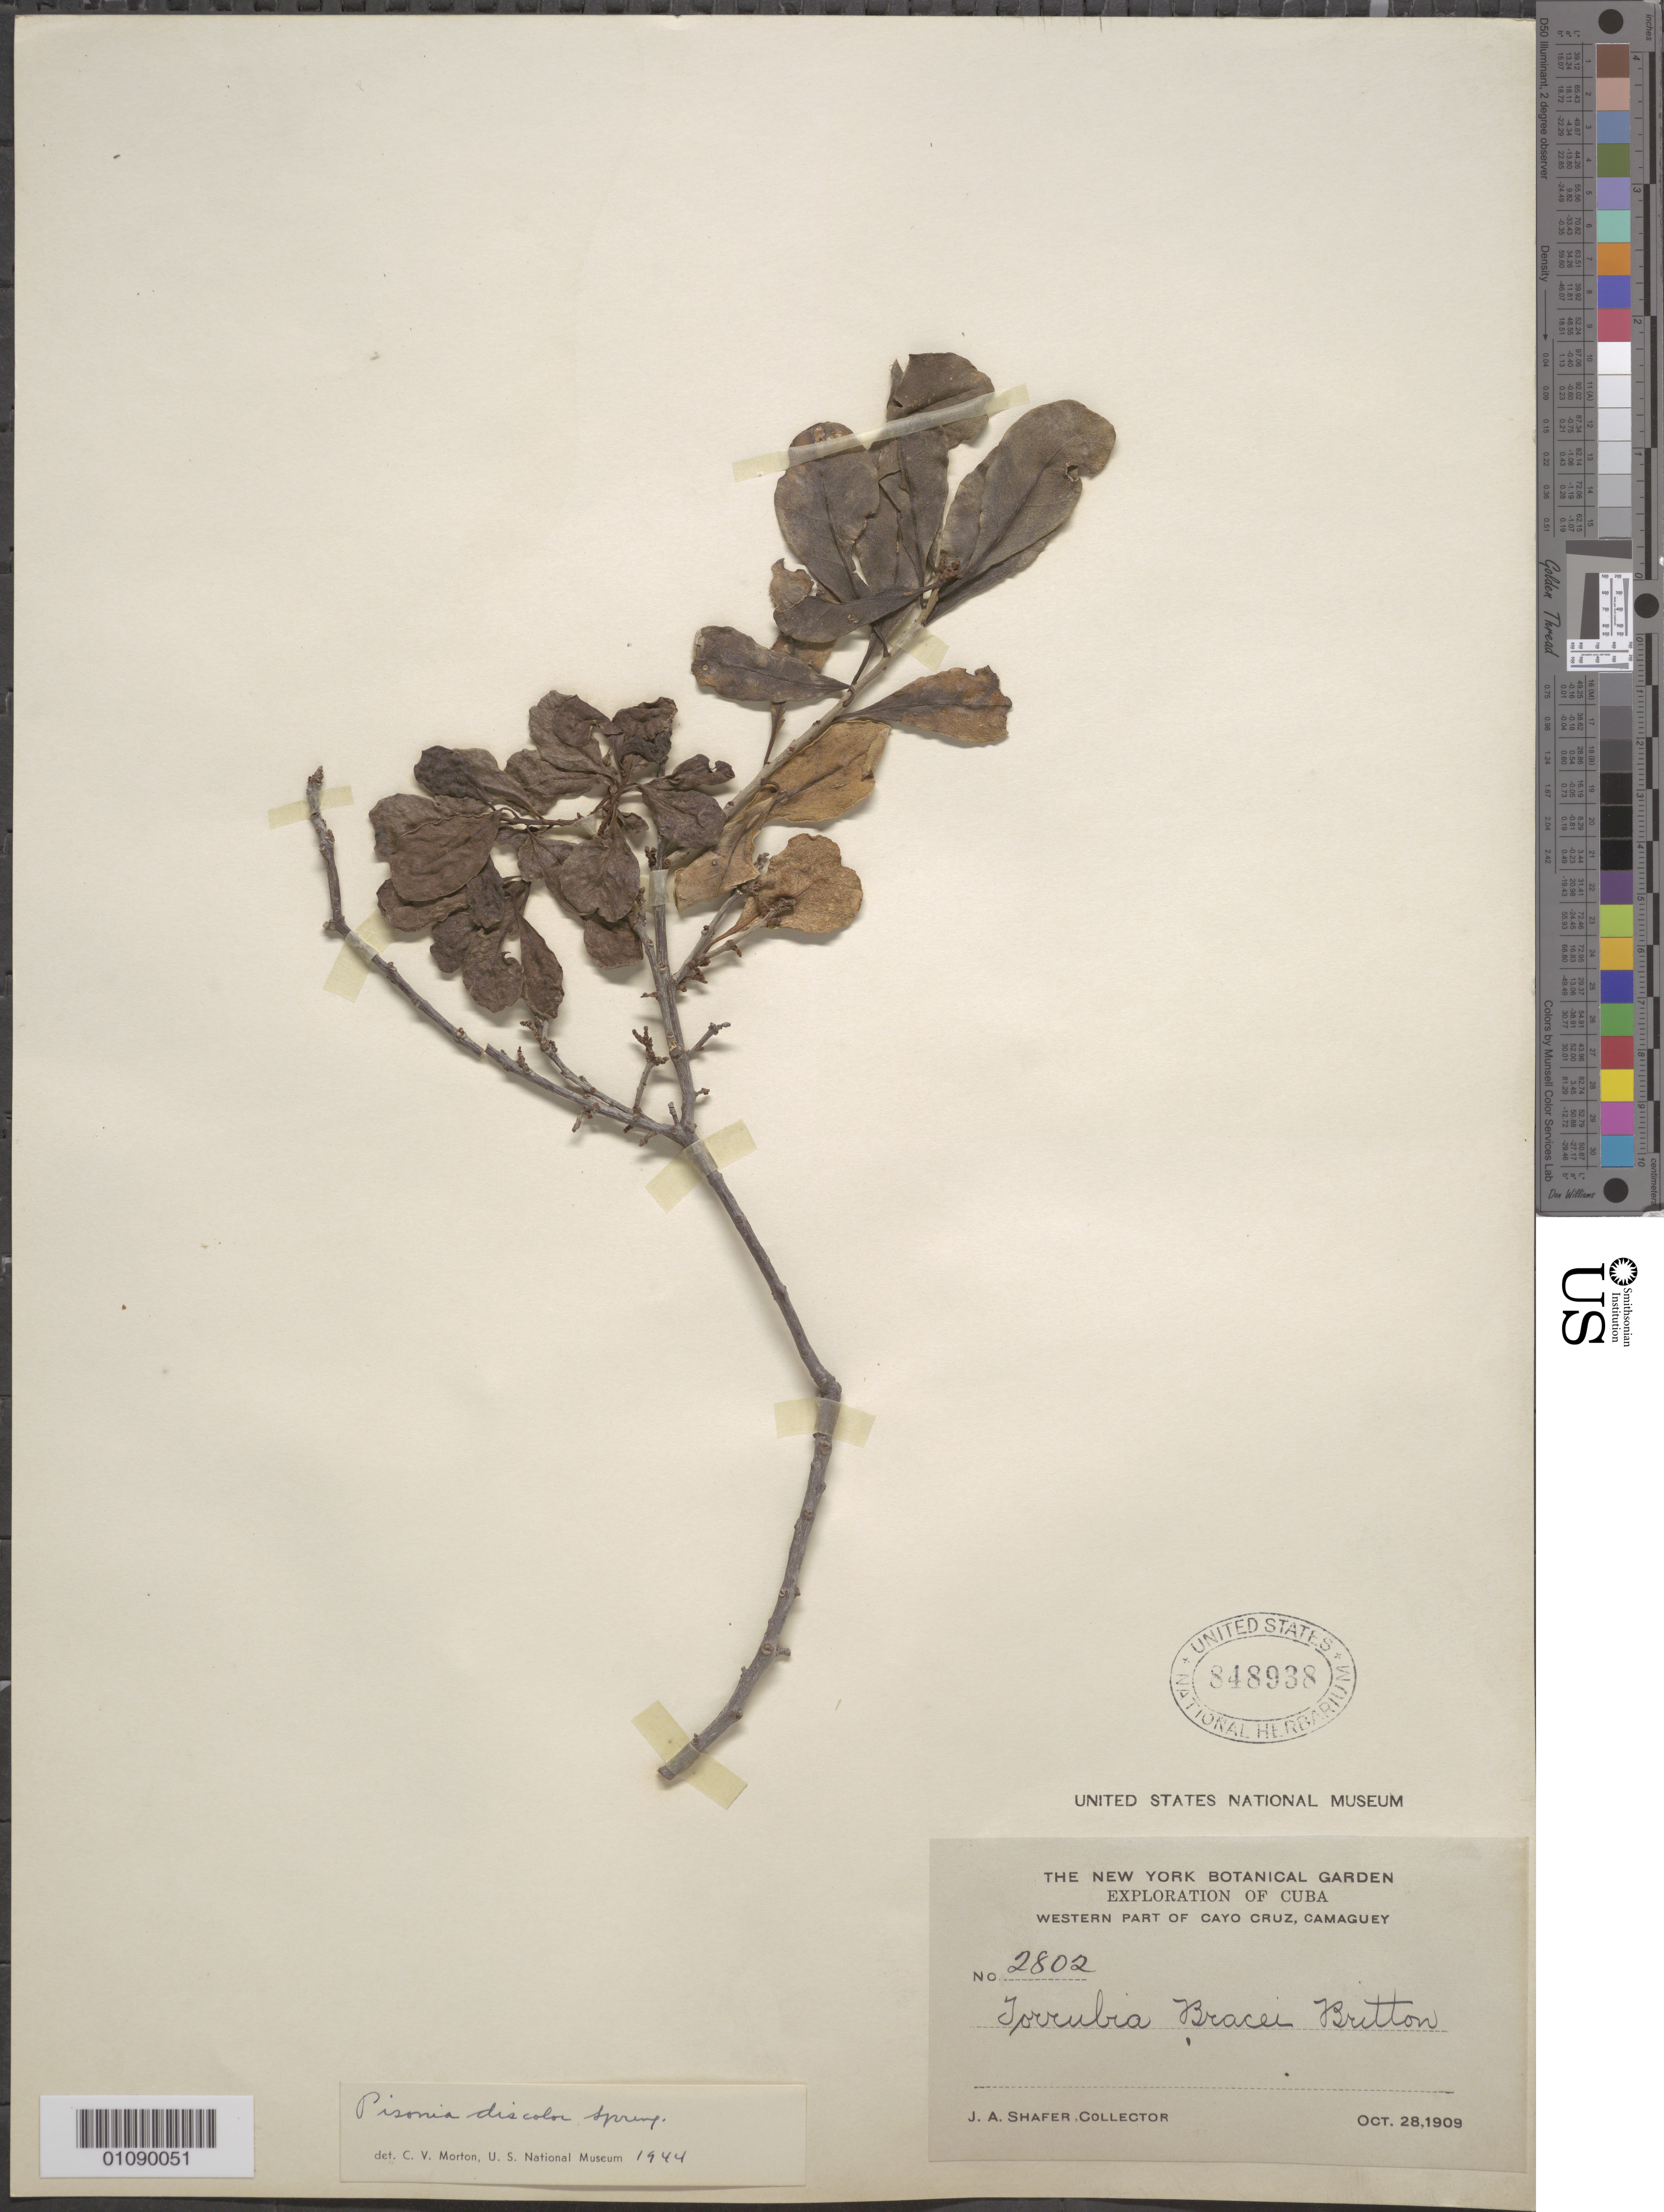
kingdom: Plantae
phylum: Tracheophyta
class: Magnoliopsida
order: Caryophyllales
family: Nyctaginaceae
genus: Guapira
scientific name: Guapira discolor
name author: (Spreng.) Little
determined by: Strong, Mark T., (BOT), Smithsonian Institution - National Museum of Natural History (UNITED STATES)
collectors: J. A. Shafer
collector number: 2802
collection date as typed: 28 Oct 1909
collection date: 1909-10-28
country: Cuba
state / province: Camagüey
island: Cuba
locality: Camaguey, W part of Cayo Cruz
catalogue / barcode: US 848938